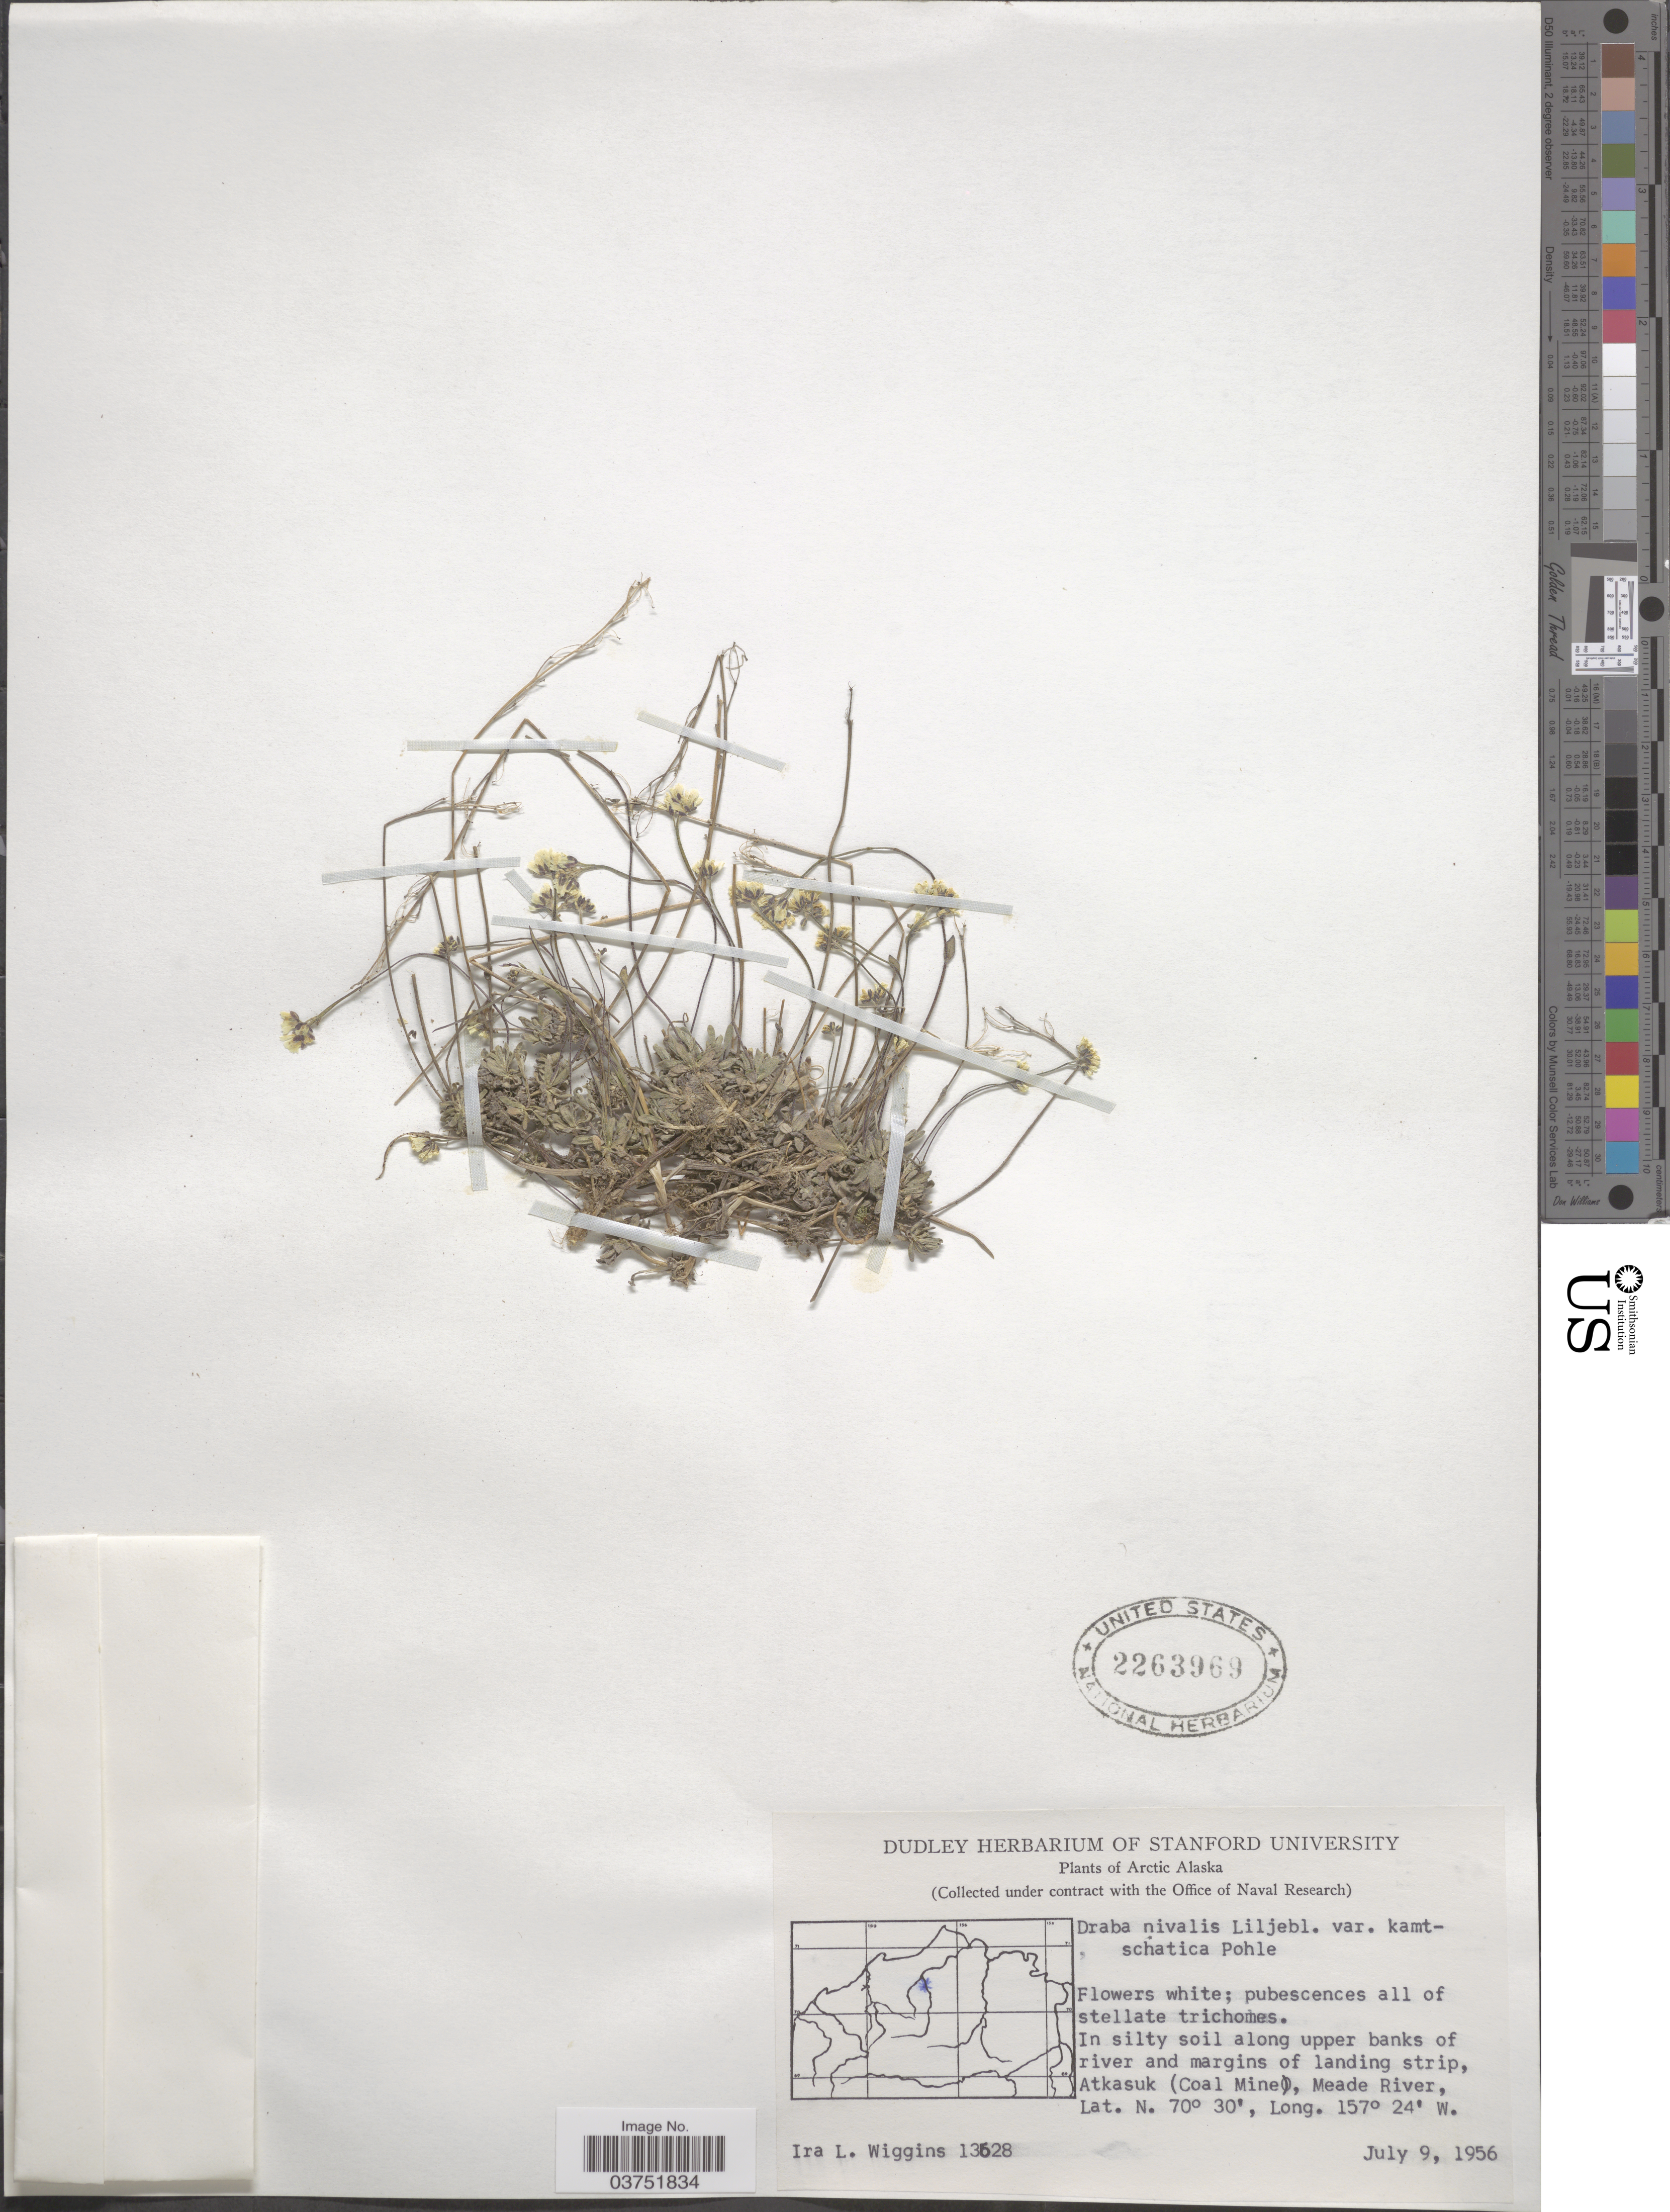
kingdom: Plantae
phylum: Tracheophyta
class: Magnoliopsida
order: Brassicales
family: Brassicaceae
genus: Draba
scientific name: Draba nivalis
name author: Lilj.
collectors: I. L. Wiggins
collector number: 13628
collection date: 1956-07-09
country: United States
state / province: Alaska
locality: Arctic Alaska. In silty soil along upper banks of river and margins of landing strip, Atkasuk ( Coal Mine), Meade River.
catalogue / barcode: US 2263969